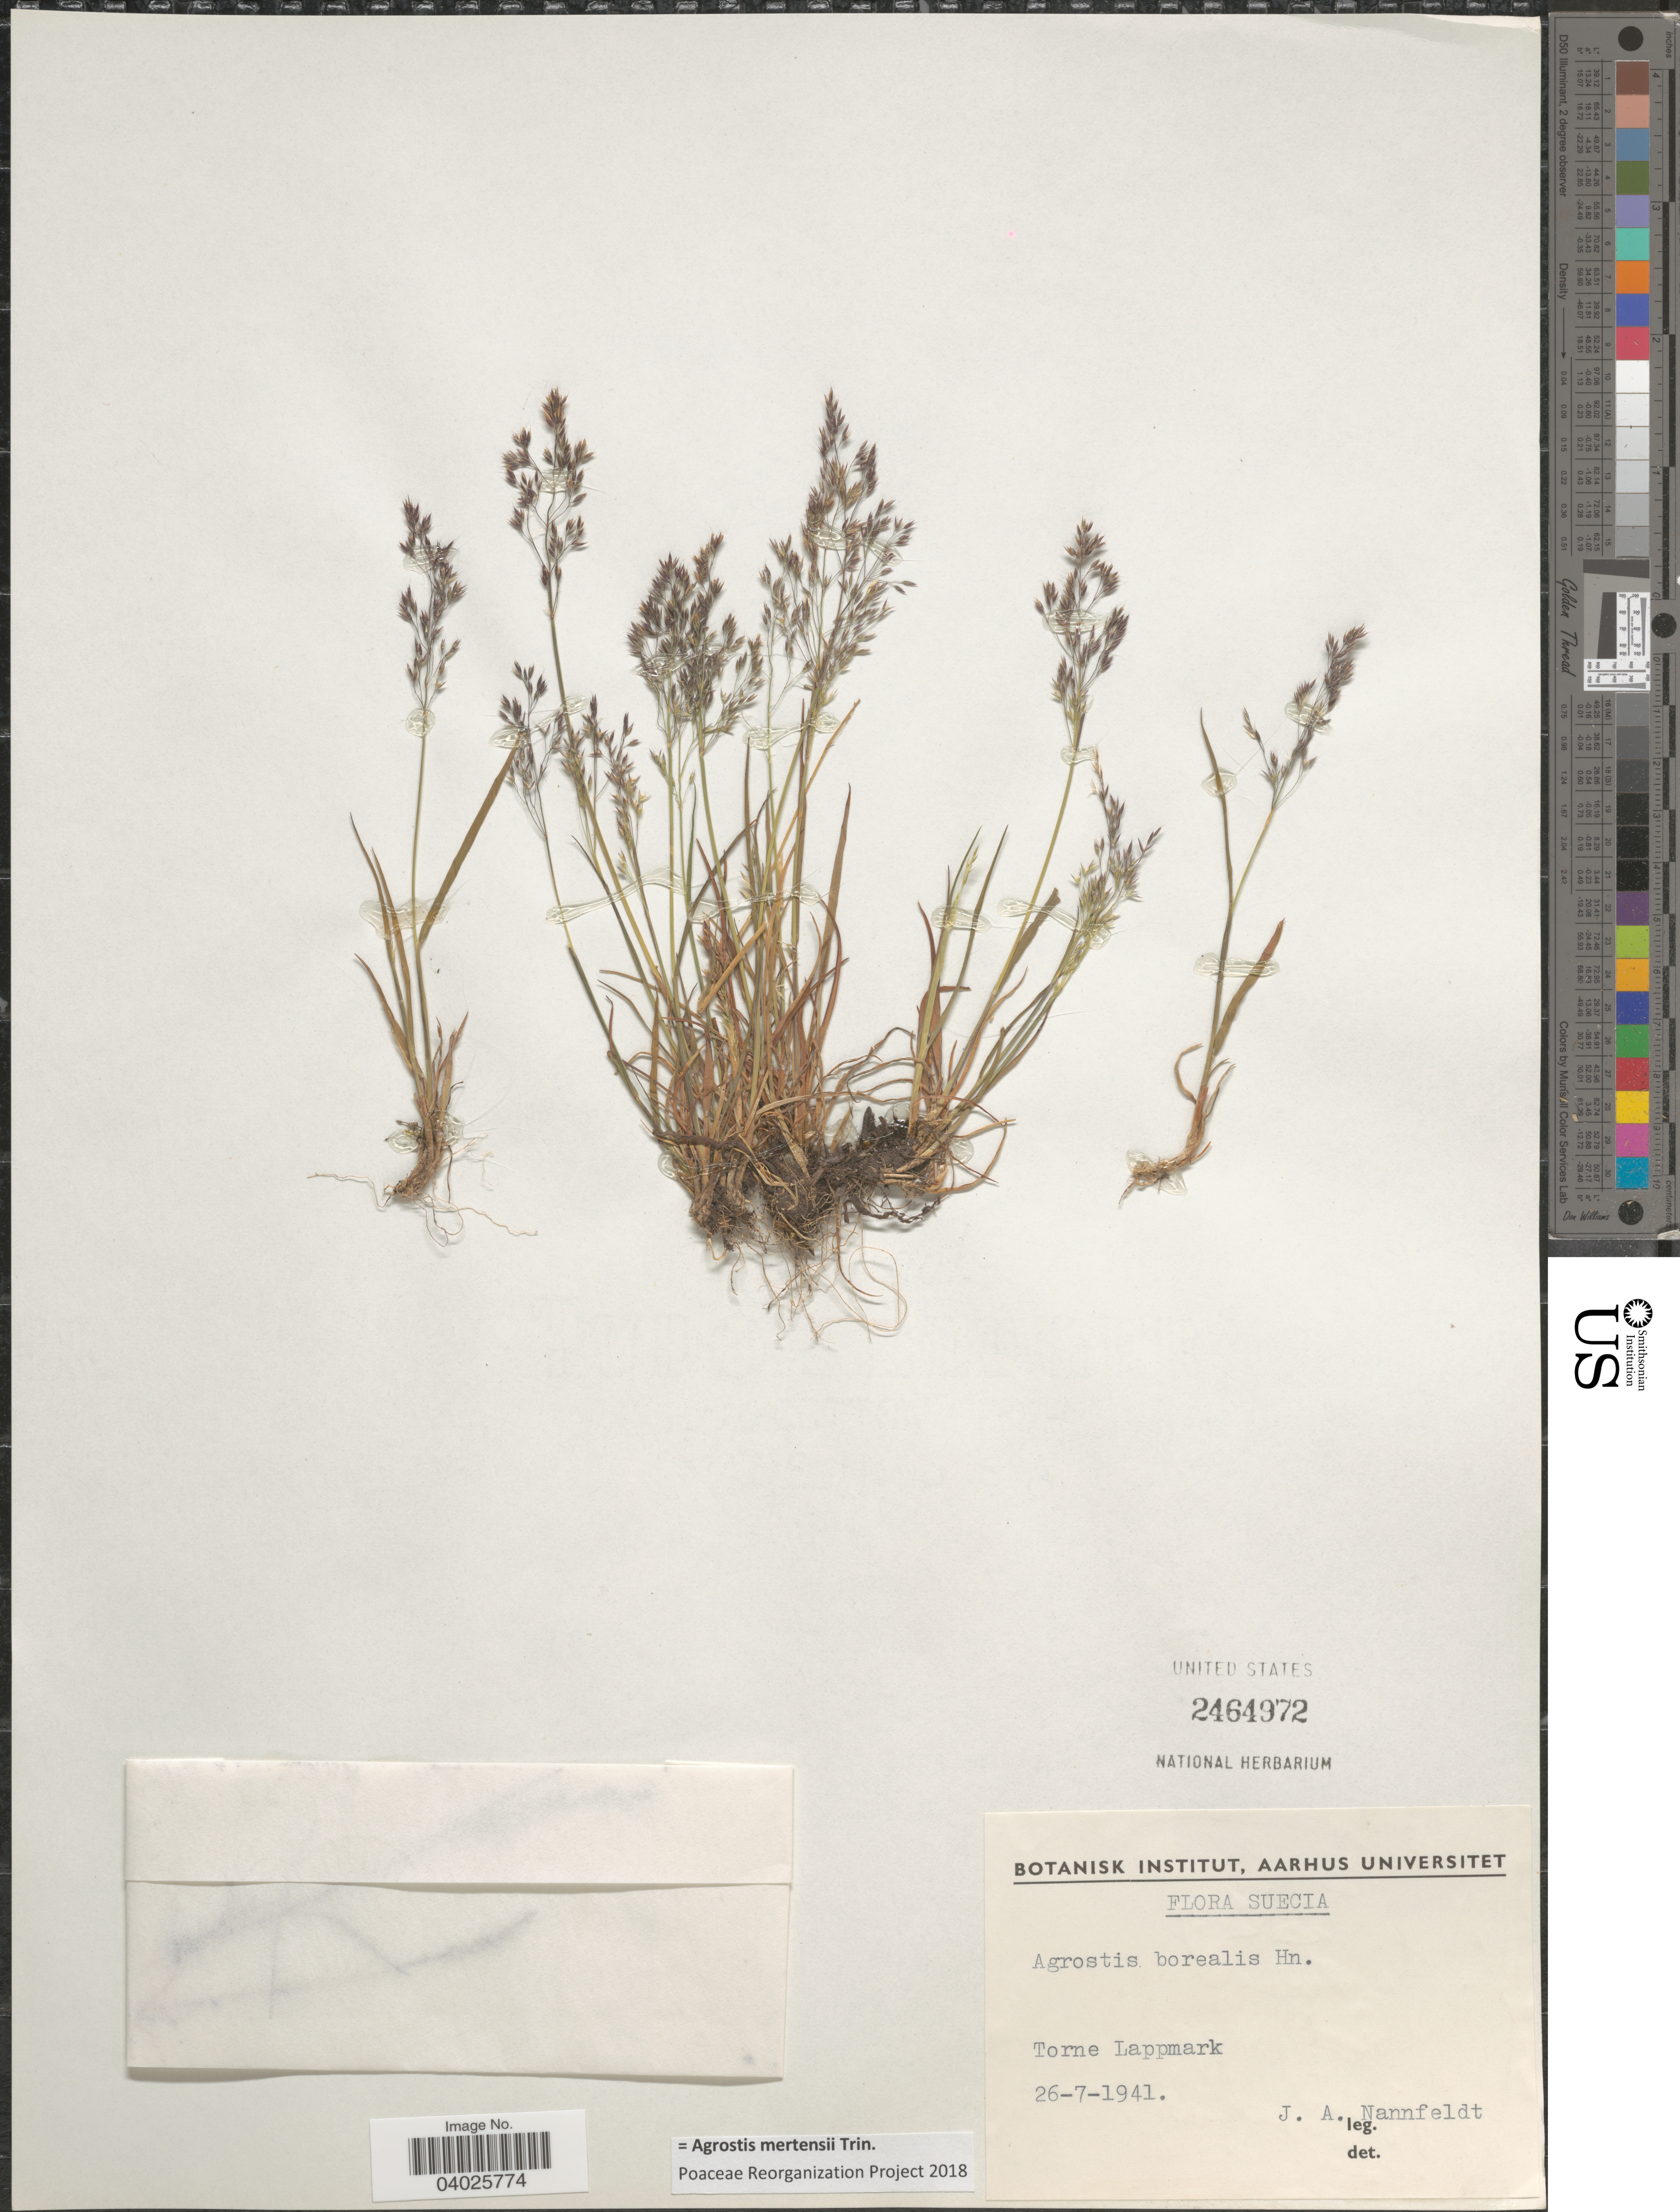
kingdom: Plantae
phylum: Tracheophyta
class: Liliopsida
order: Poales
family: Poaceae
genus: Agrostis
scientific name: Agrostis mertensii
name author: Trin.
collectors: J. Nannfeldt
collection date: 1941-07-26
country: Sweden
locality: Suecia. Torne lappmark.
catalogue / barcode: US 2464972